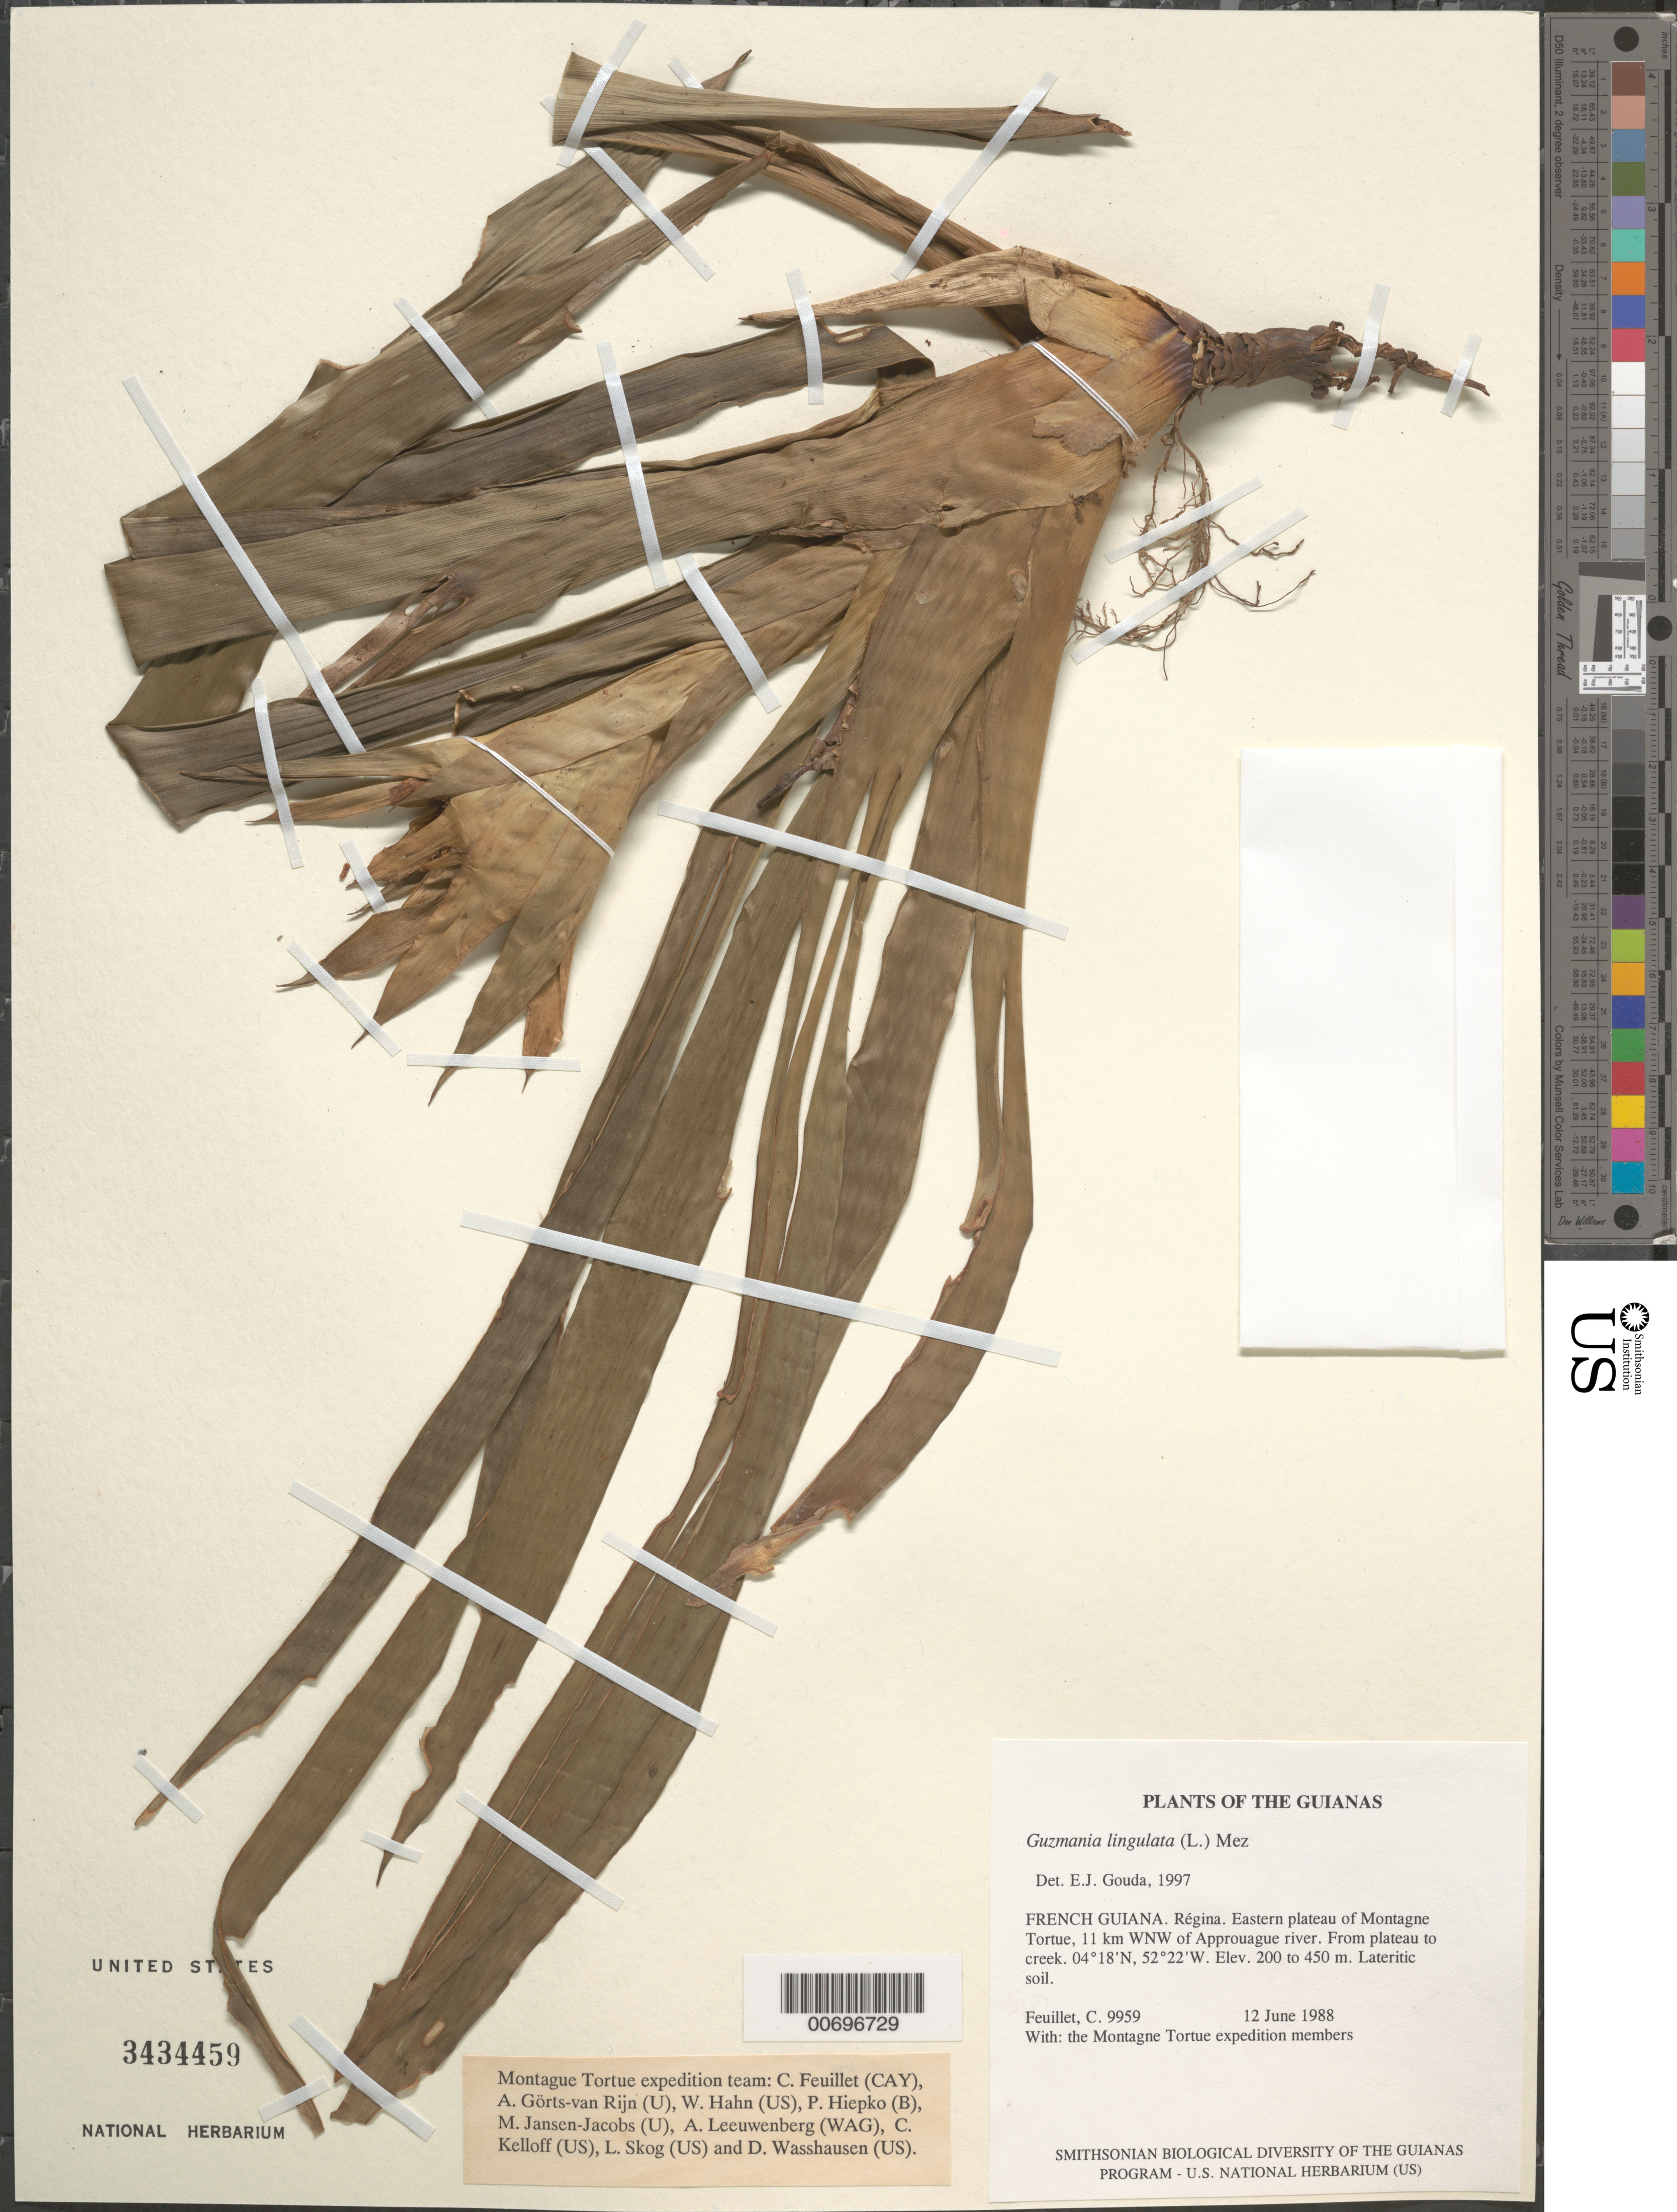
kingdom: Plantae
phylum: Tracheophyta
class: Liliopsida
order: Poales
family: Bromeliaceae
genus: Guzmania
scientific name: Guzmania lingulata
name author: (L.) Mez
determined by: Gouda, E. J.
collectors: C. Feuillet & Montagne Torte Exped. members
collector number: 9959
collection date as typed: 12 June 1988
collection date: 1988-06-12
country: French Guiana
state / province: Cayenne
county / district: Regina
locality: Eastern plateau of Montagne Tortue, 11 km WNW of Approuague river. From plateau to creek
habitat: Lateritic soil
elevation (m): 200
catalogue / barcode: US 3434459